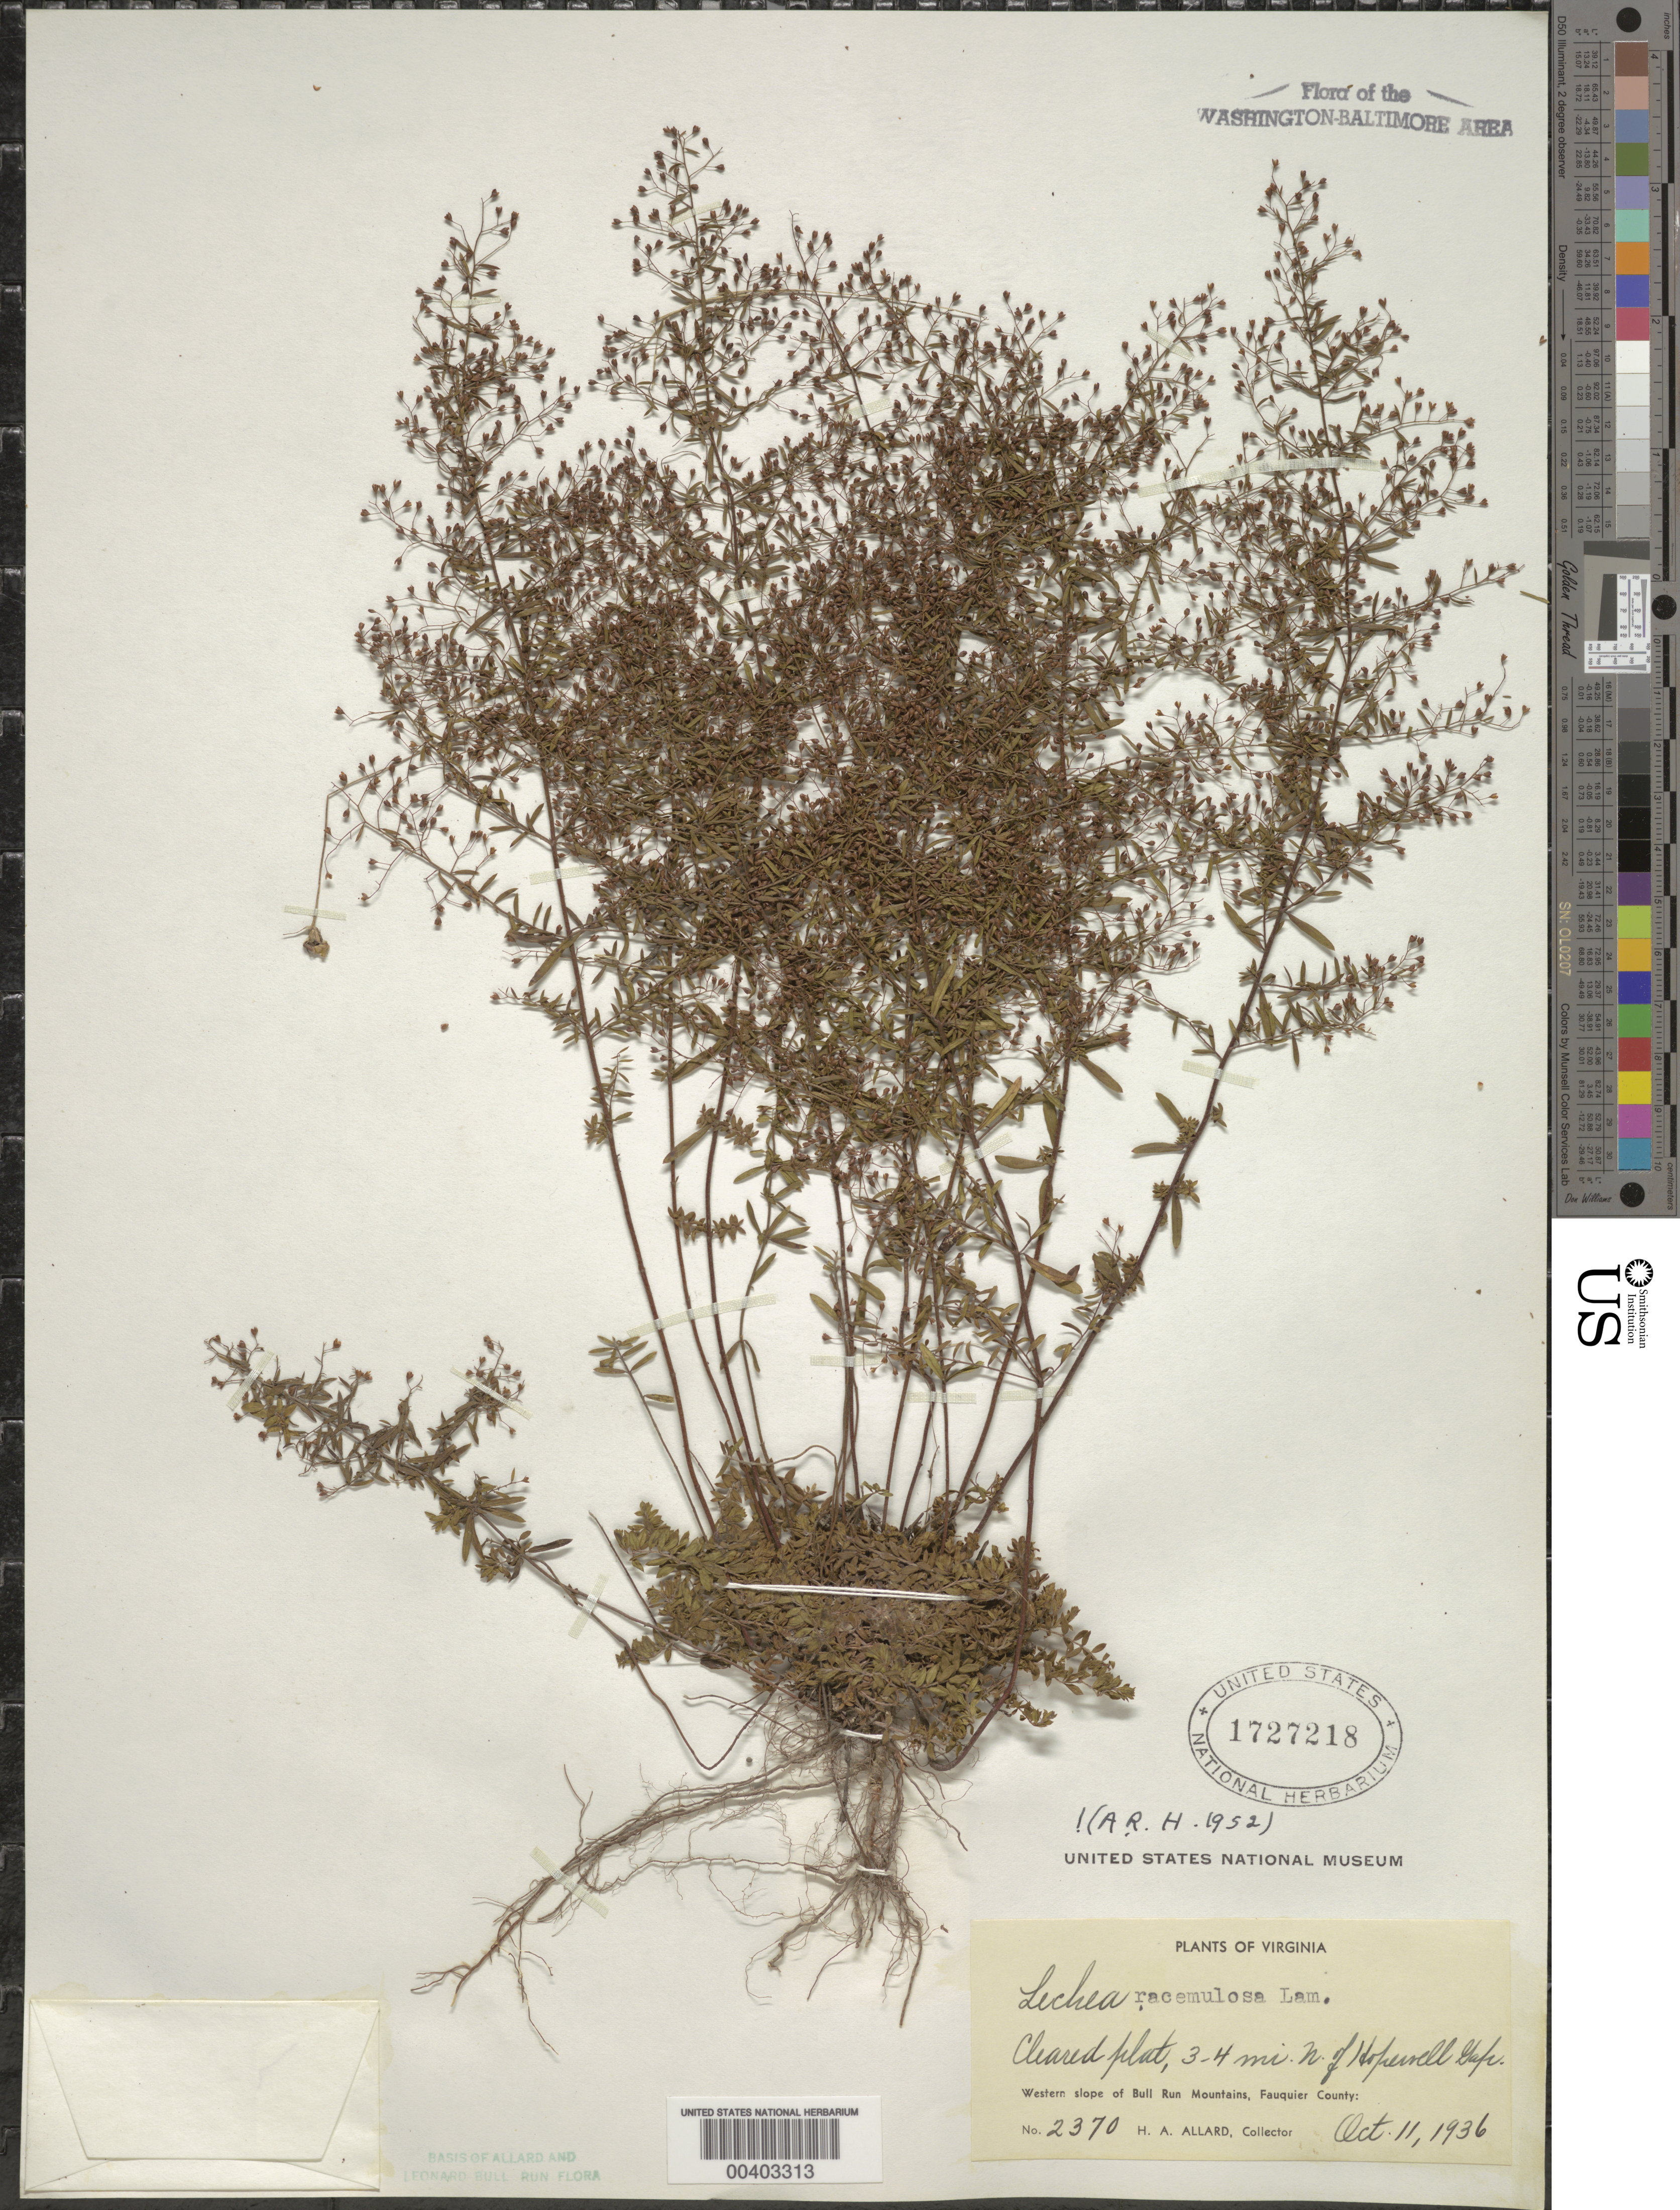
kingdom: Plantae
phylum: Tracheophyta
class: Magnoliopsida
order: Malvales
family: Cistaceae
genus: Lechea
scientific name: Lechea racemulosa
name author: Michx.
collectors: H. A. Allard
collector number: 2370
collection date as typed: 11 Oct 1936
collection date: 1936-10-11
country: United States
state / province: Virginia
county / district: Fauquier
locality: North of Hopewell Gap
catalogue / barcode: US 1727218